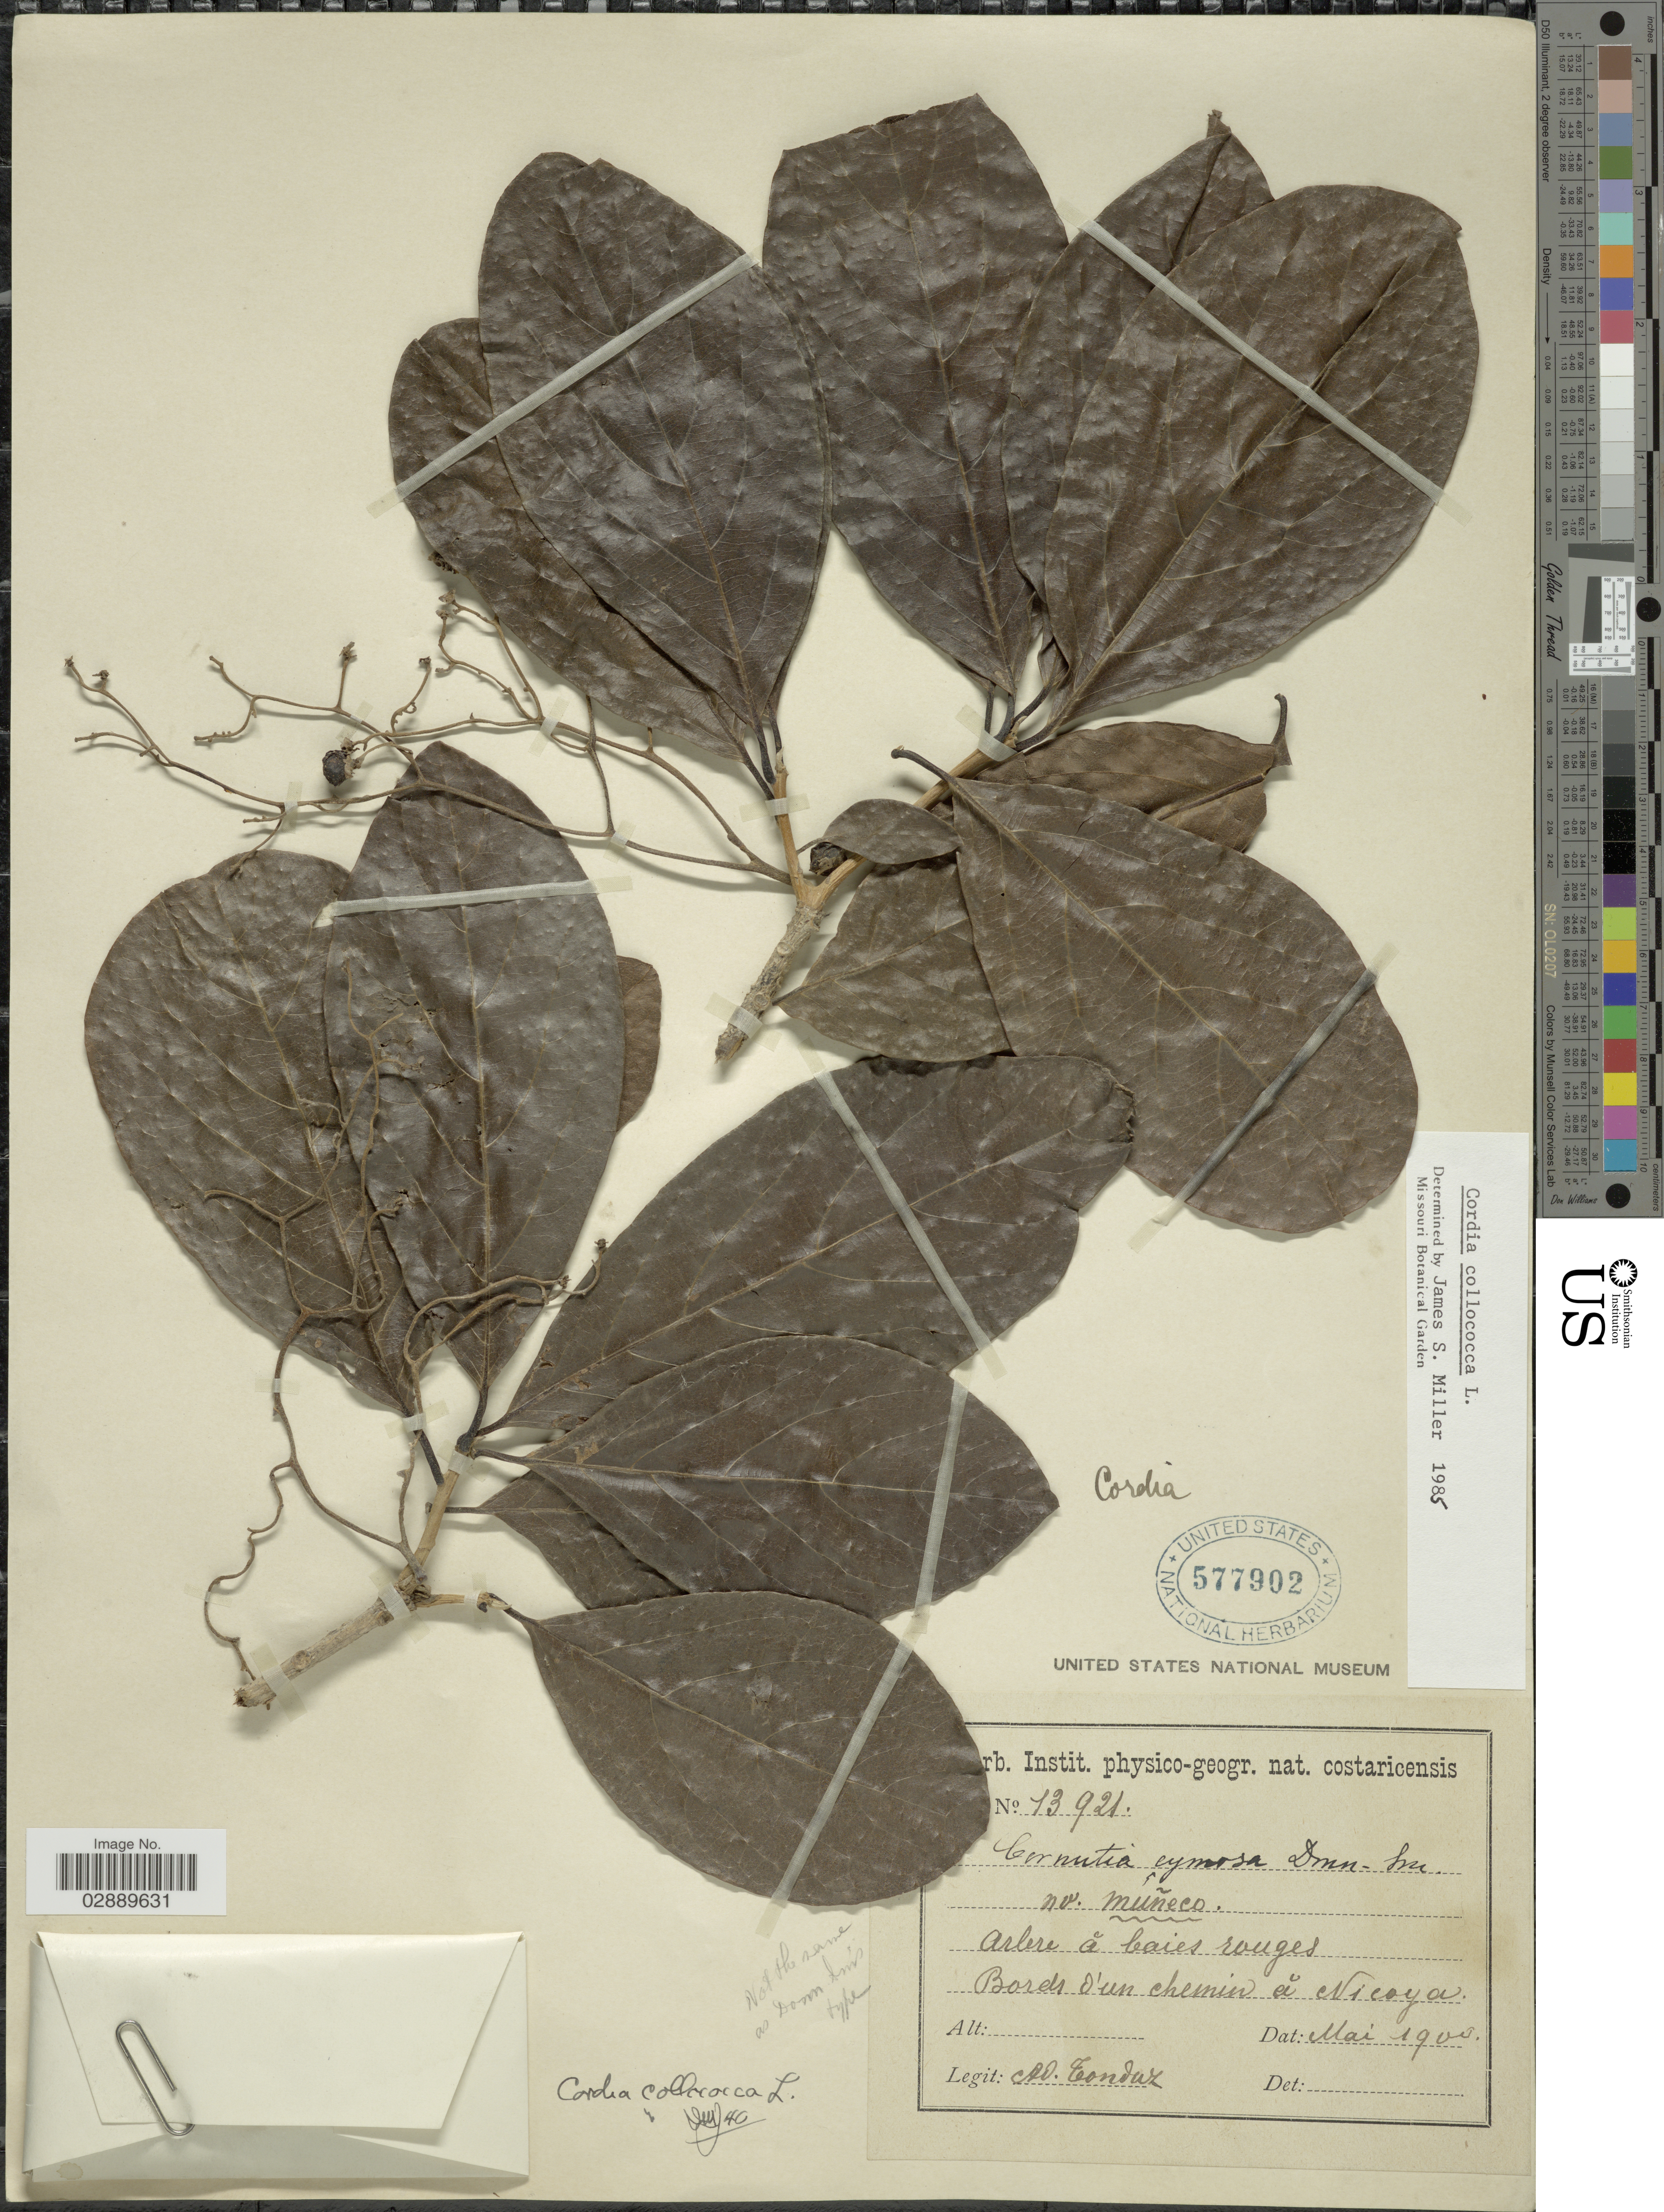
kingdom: Plantae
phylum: Tracheophyta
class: Magnoliopsida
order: Boraginales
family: Cordiaceae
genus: Cordia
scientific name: Cordia collococca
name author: L.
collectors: A. Tonduz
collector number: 13921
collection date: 1900-05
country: Costa Rica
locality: Bords d'un chemin á Nicoya.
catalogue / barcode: US 577902